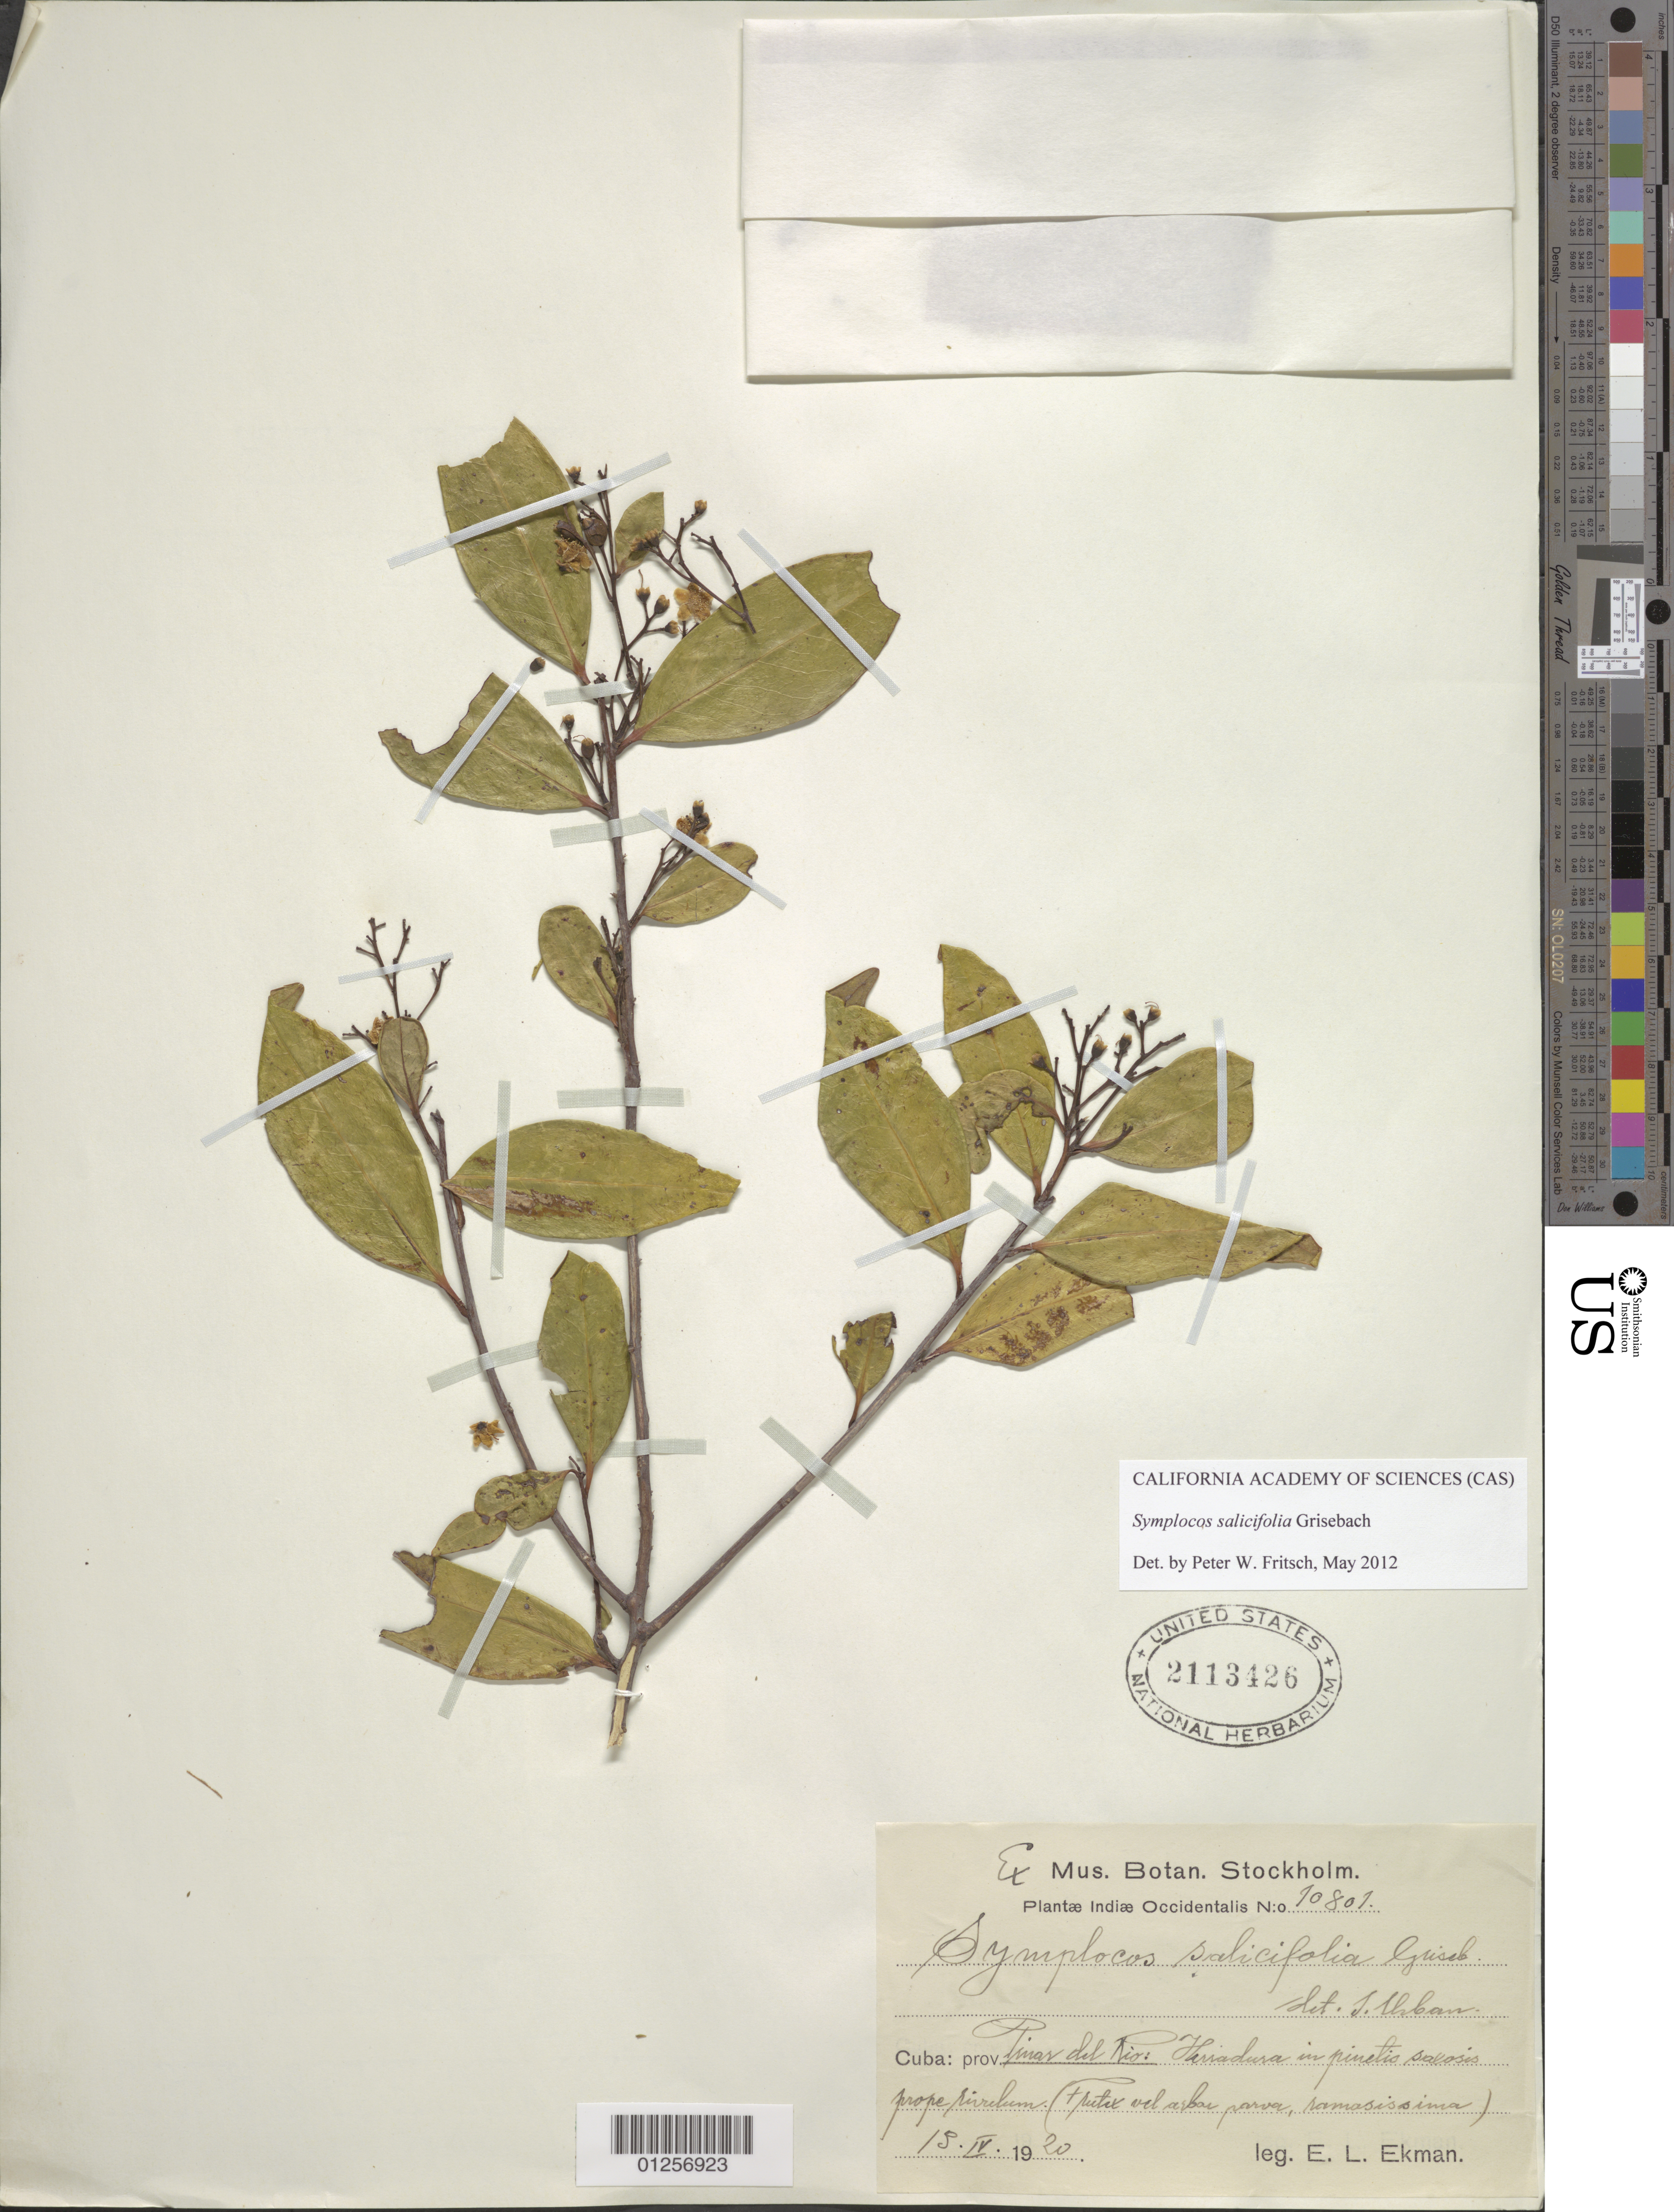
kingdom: Plantae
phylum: Tracheophyta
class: Magnoliopsida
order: Ericales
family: Symplocaceae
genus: Symplocos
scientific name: Symplocos salicifolia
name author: Griseb.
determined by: Fritsch, Peter W.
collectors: E. L. Ekman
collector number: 10801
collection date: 1920-04-13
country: Cuba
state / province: Pinar del Rio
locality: Herradura.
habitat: In pinetis saxosis.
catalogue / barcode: US 2113426